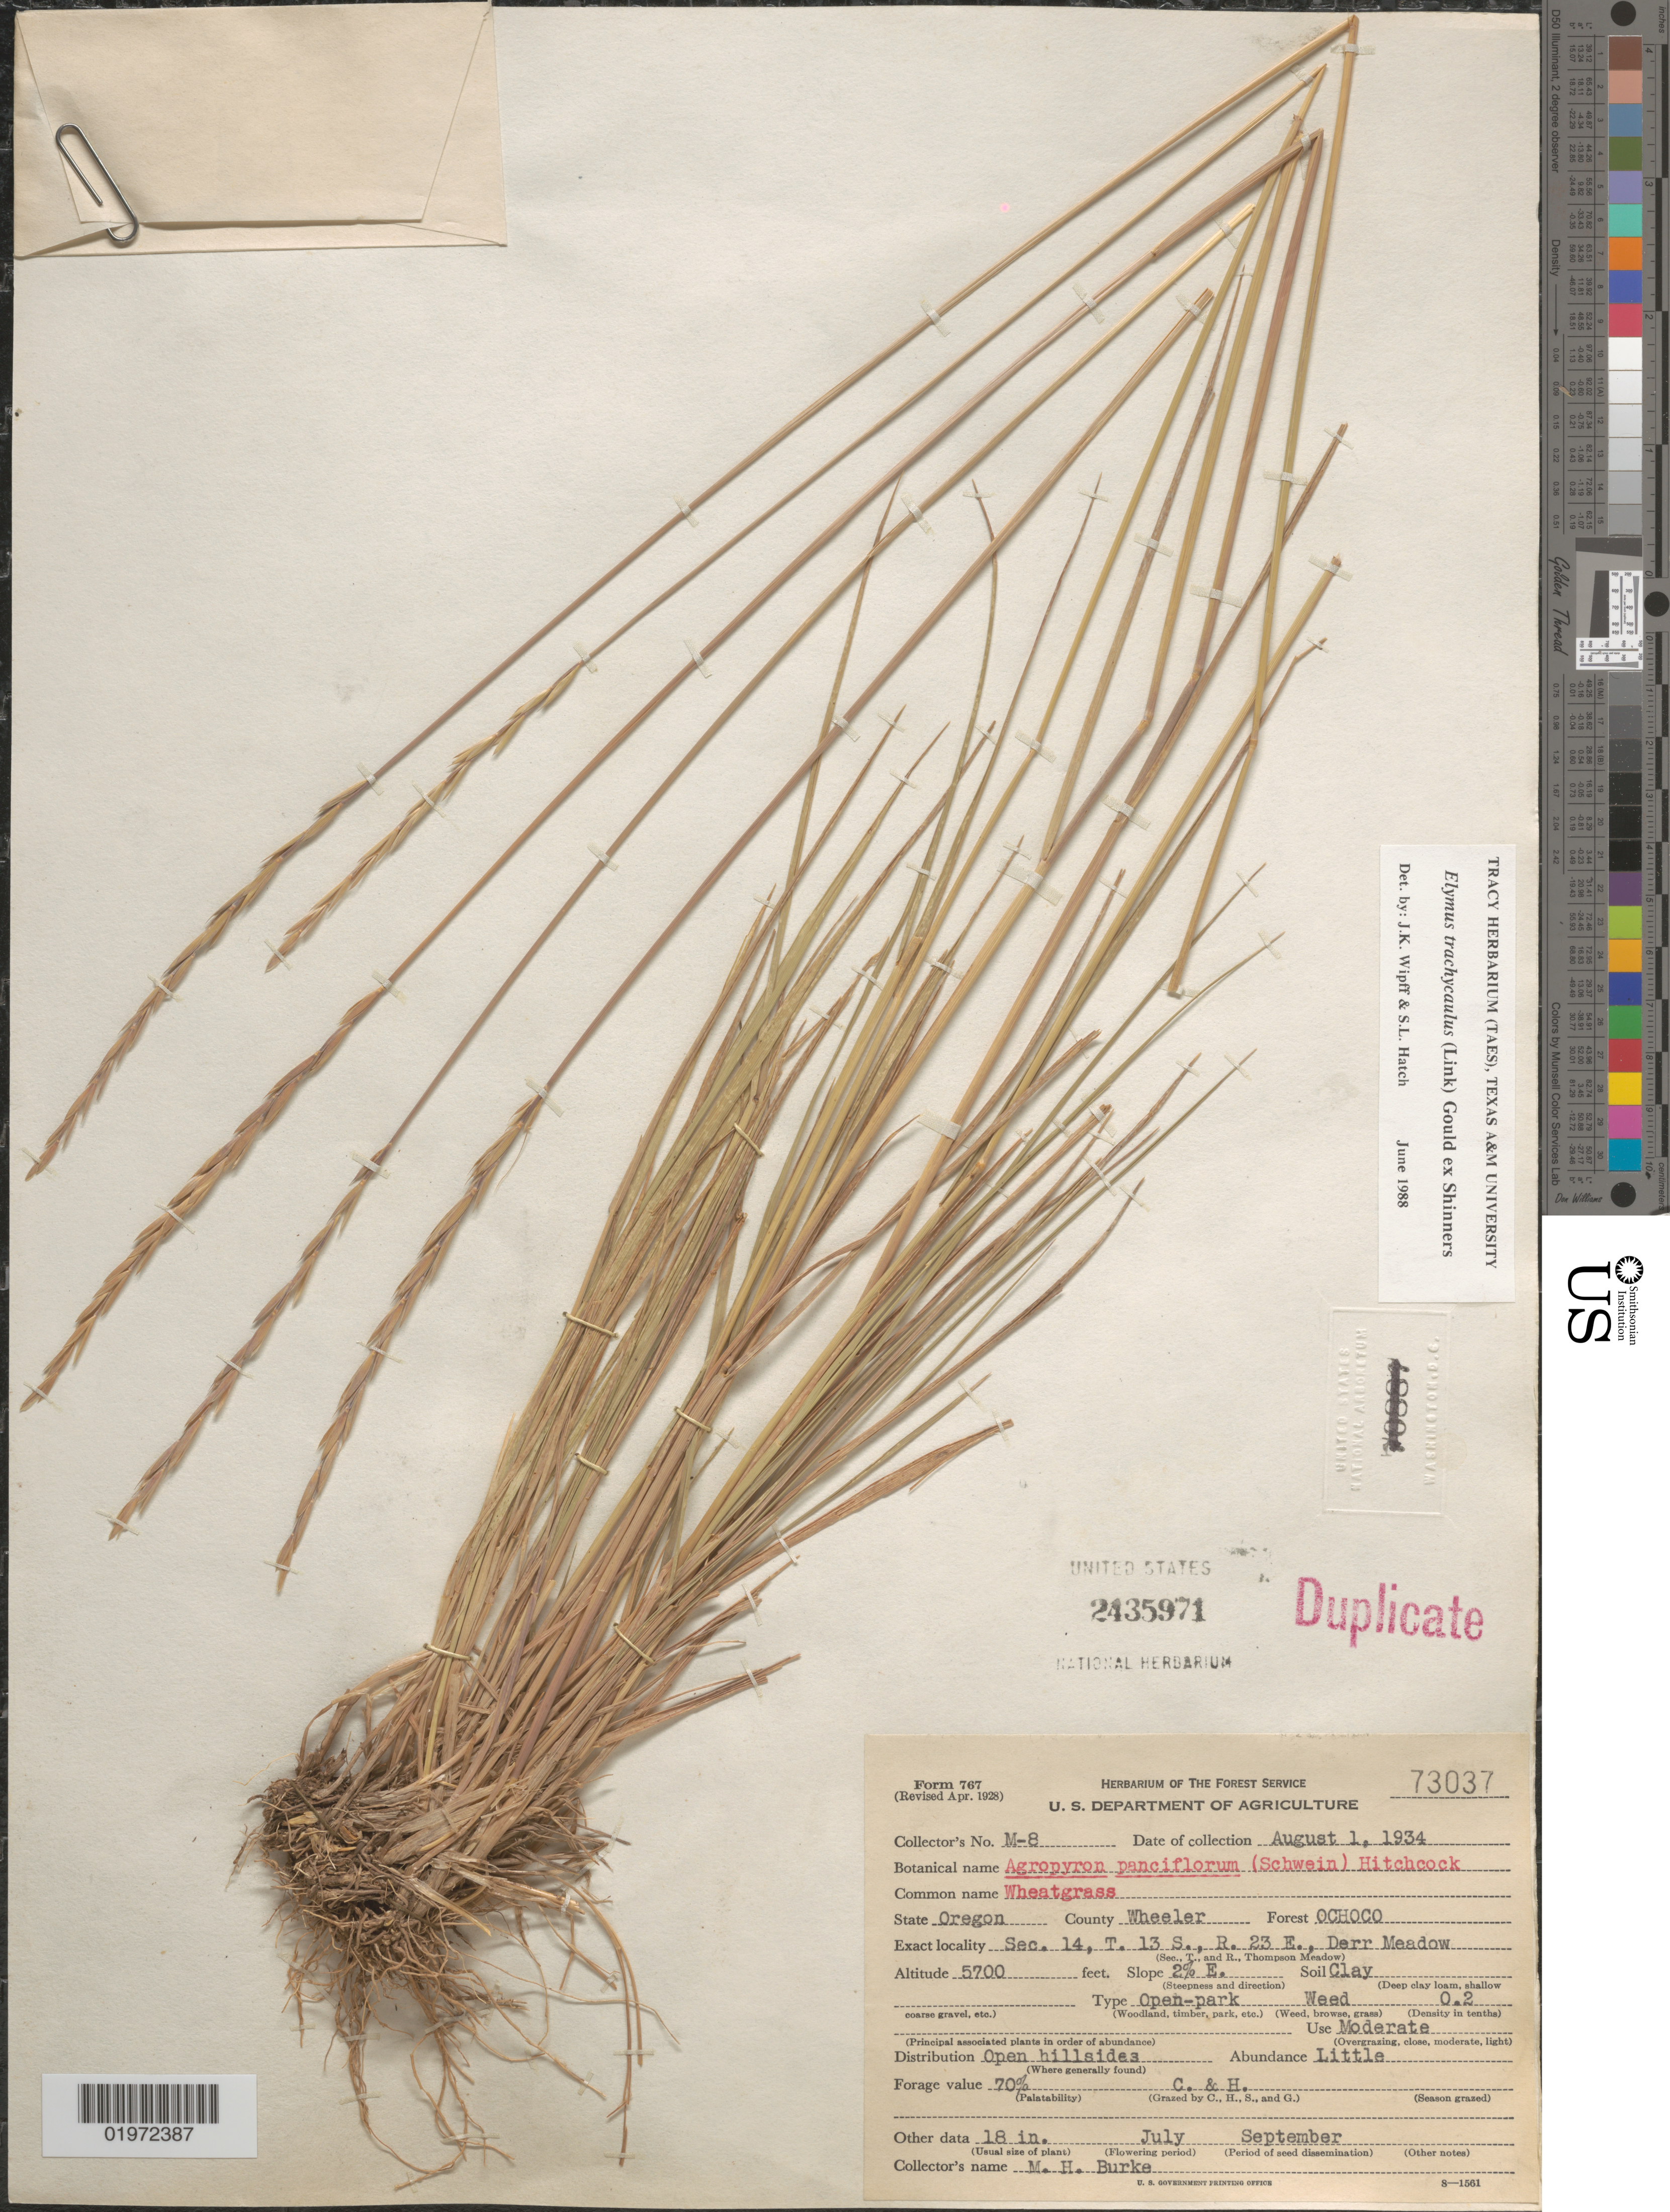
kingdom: Plantae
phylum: Tracheophyta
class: Liliopsida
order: Poales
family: Poaceae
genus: Elymus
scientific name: Elymus trachycaulus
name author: (Link) Gould ex Shinners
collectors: M. Burke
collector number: M-8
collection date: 1934-08-01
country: United States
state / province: Oregon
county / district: Wheeler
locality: County Wheeler. Forest Ochoco. Sec. 14, T. 13 S., R. 23 E., Derr Meadow.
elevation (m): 1737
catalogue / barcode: US 2435971